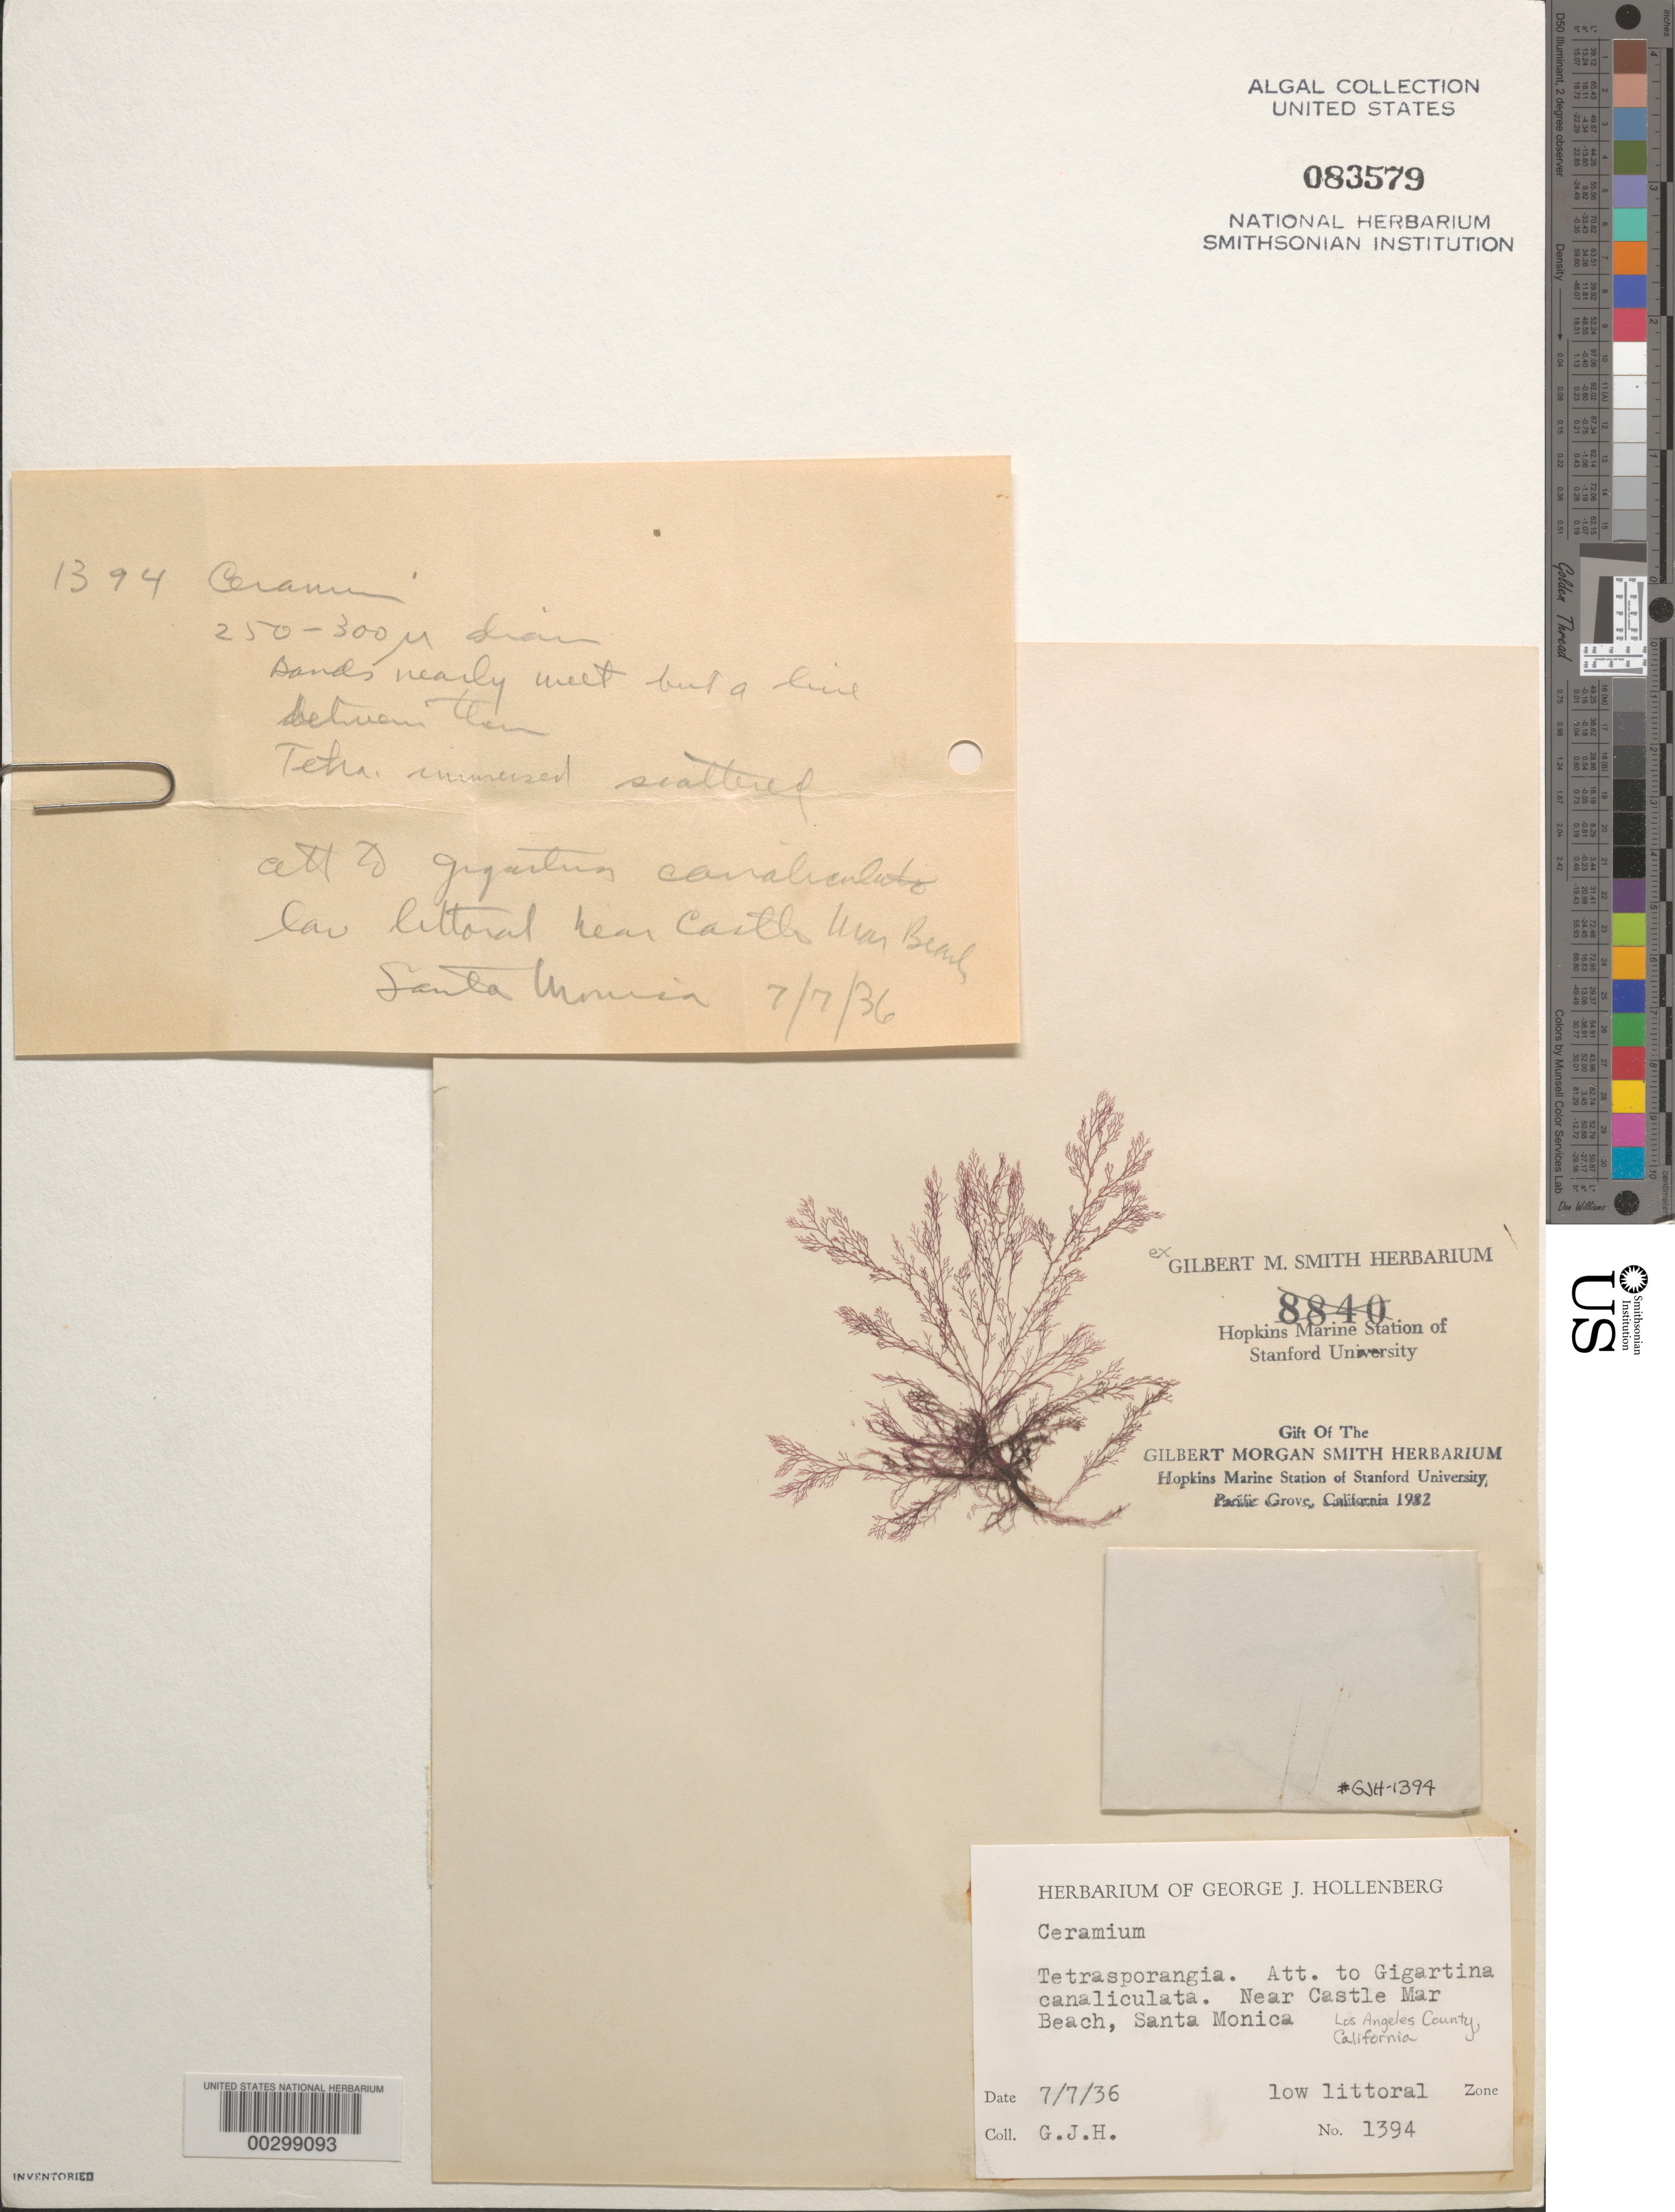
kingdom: Plantae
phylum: Rhodophyta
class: Florideophyceae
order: Ceramiales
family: Ceramiaceae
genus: Ceramium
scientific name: Ceramium sp.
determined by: Hollenberg, George J.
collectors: G. Hollenberg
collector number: GJH 1394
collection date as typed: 07 Jul 1936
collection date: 1936-07-07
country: United States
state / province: California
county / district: Los Angeles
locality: Santa Monica, near Castle Mar Beach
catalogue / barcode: US 83579